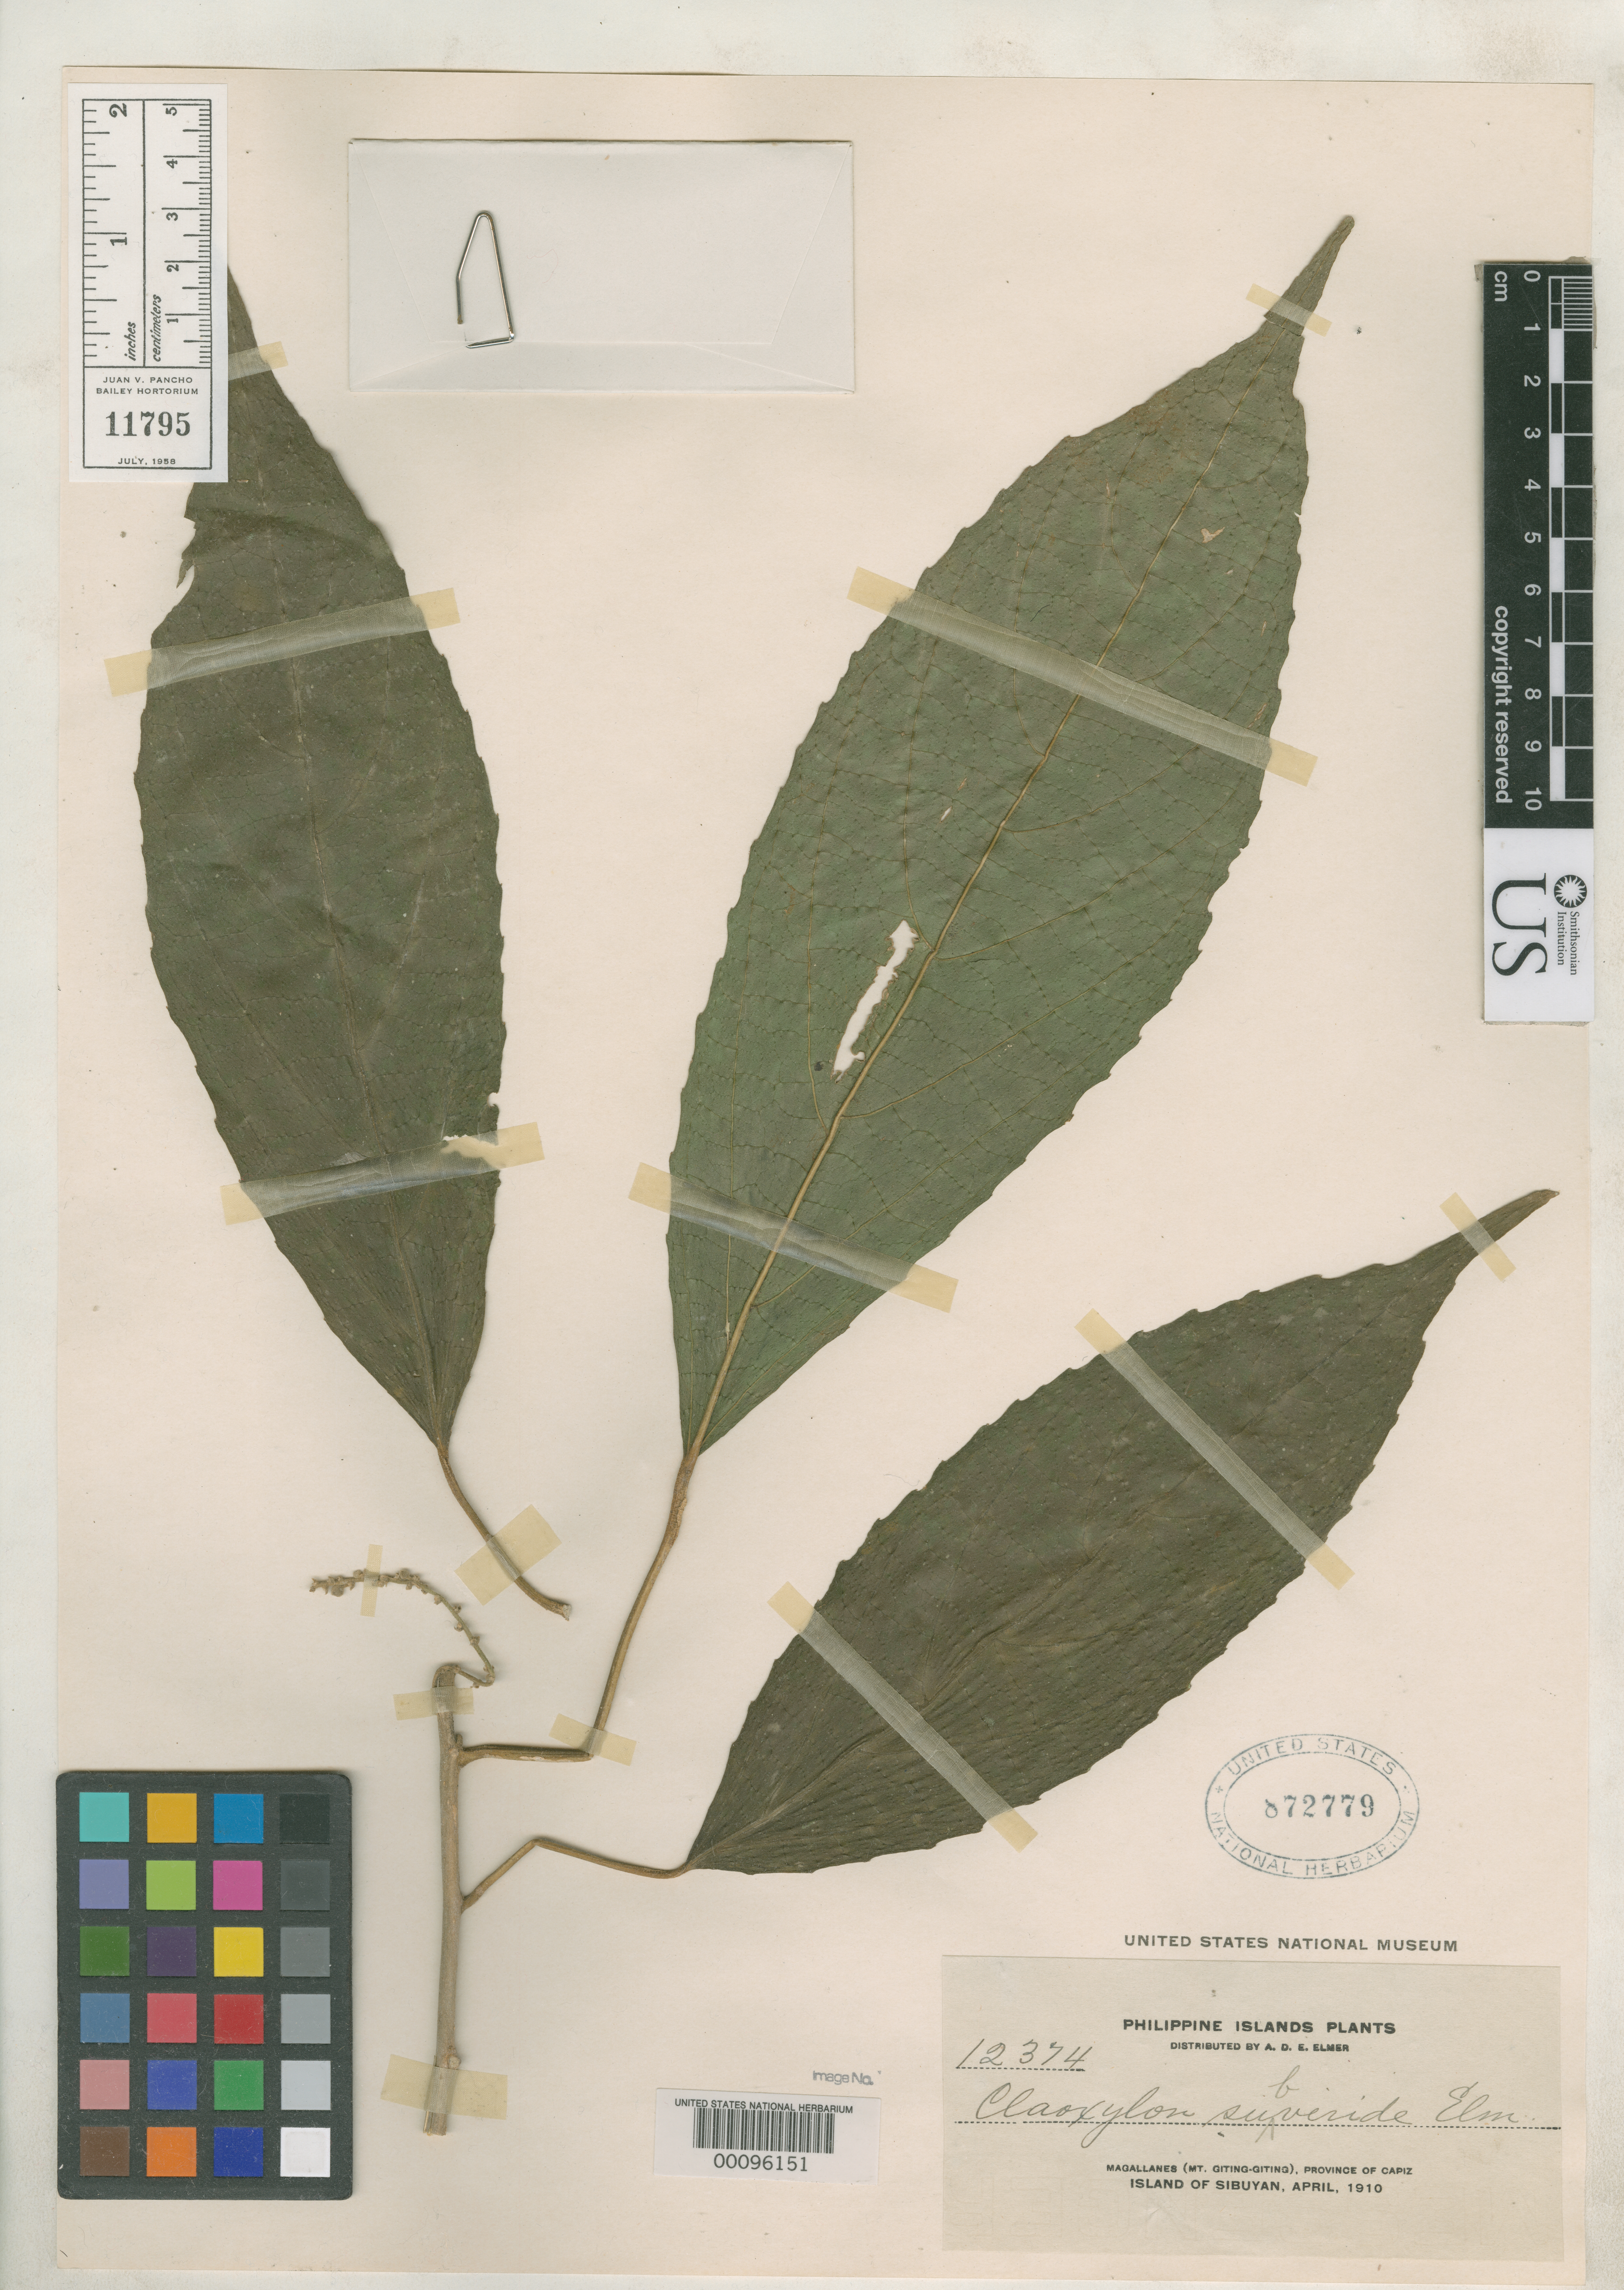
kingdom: Plantae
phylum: Tracheophyta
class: Magnoliopsida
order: Malpighiales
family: Euphorbiaceae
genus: Claoxylon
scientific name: Claoxylon subviride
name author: Elmer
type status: Isotype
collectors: A. D. E. Elmer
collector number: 12374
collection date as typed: Apr 1910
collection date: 1910-04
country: Philippines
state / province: Mimaropa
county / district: Romblon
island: Sibuyan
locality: Magallanes, Mount Giting-Giting.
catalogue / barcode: US 872779